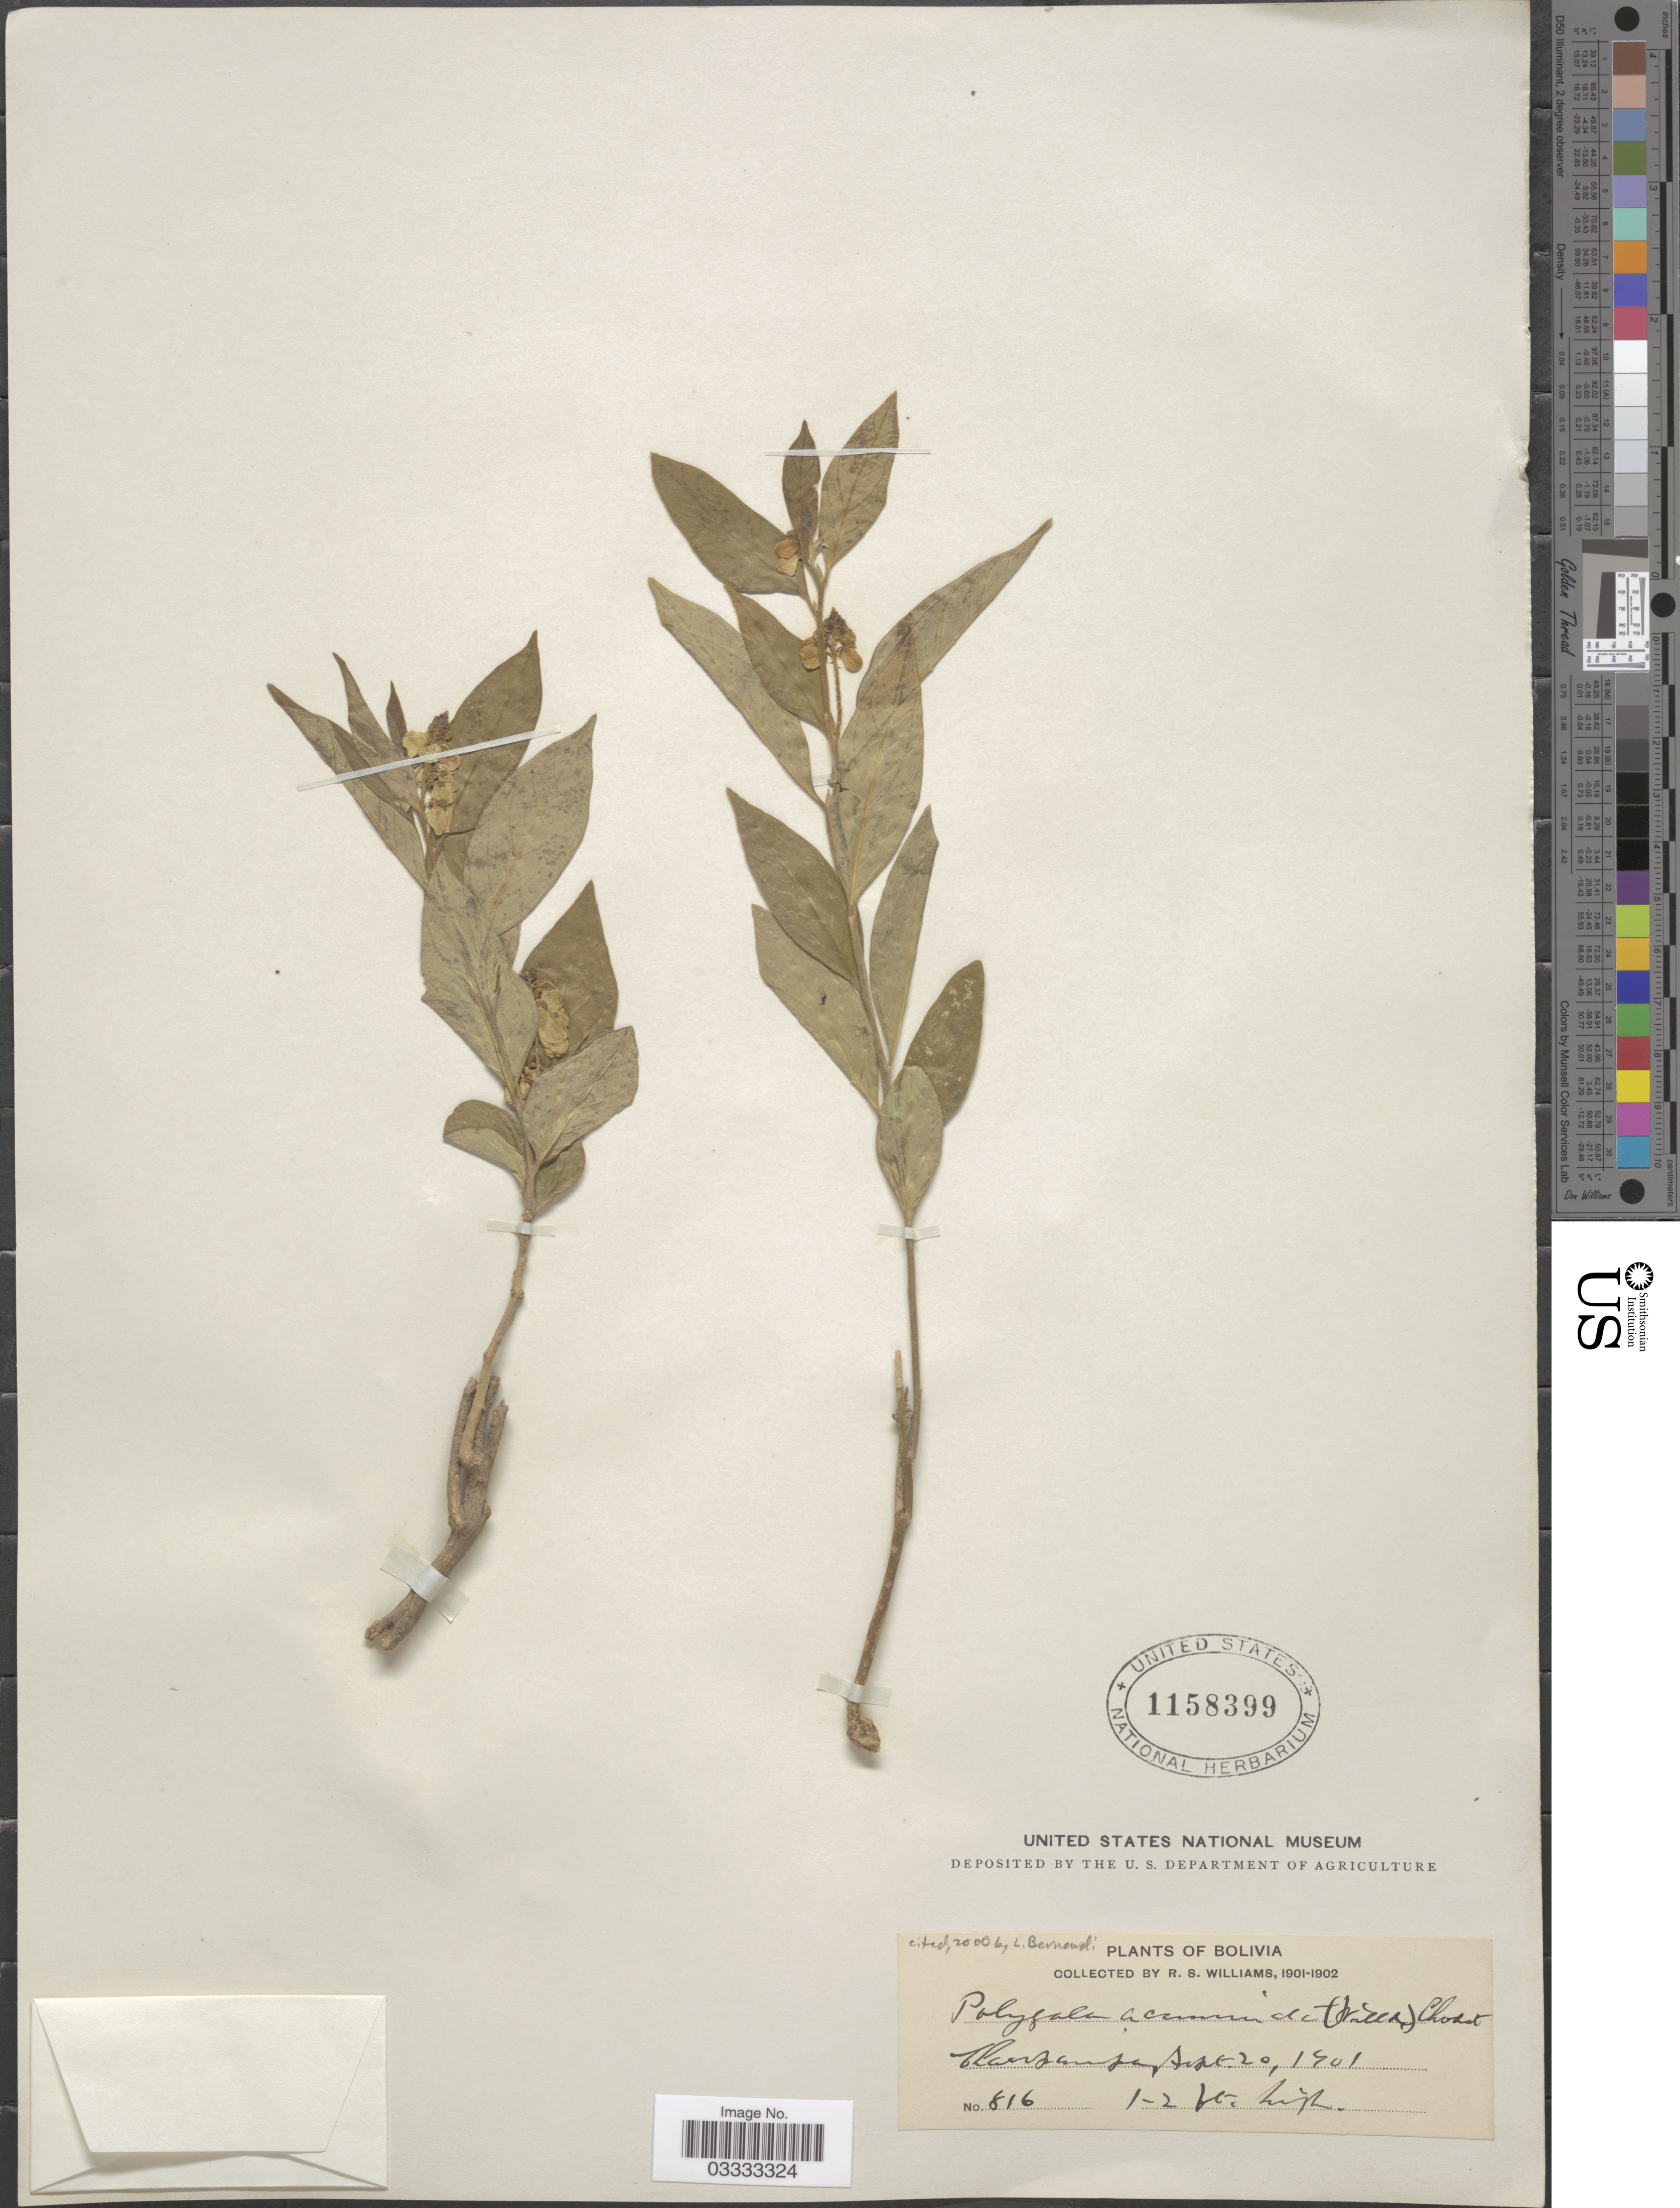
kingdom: Plantae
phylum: Tracheophyta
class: Magnoliopsida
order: Fabales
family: Polygalaceae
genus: Asemeia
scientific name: Asemeia acuminata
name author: (Willd.) J.F.B. Pastore & J.R. Abbott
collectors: R. S. Williams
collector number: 816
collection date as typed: Sep. 20, 1901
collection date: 1901-09-20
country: Bolivia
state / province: La Páz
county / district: Larecaja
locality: Charopampa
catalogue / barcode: US 1158399